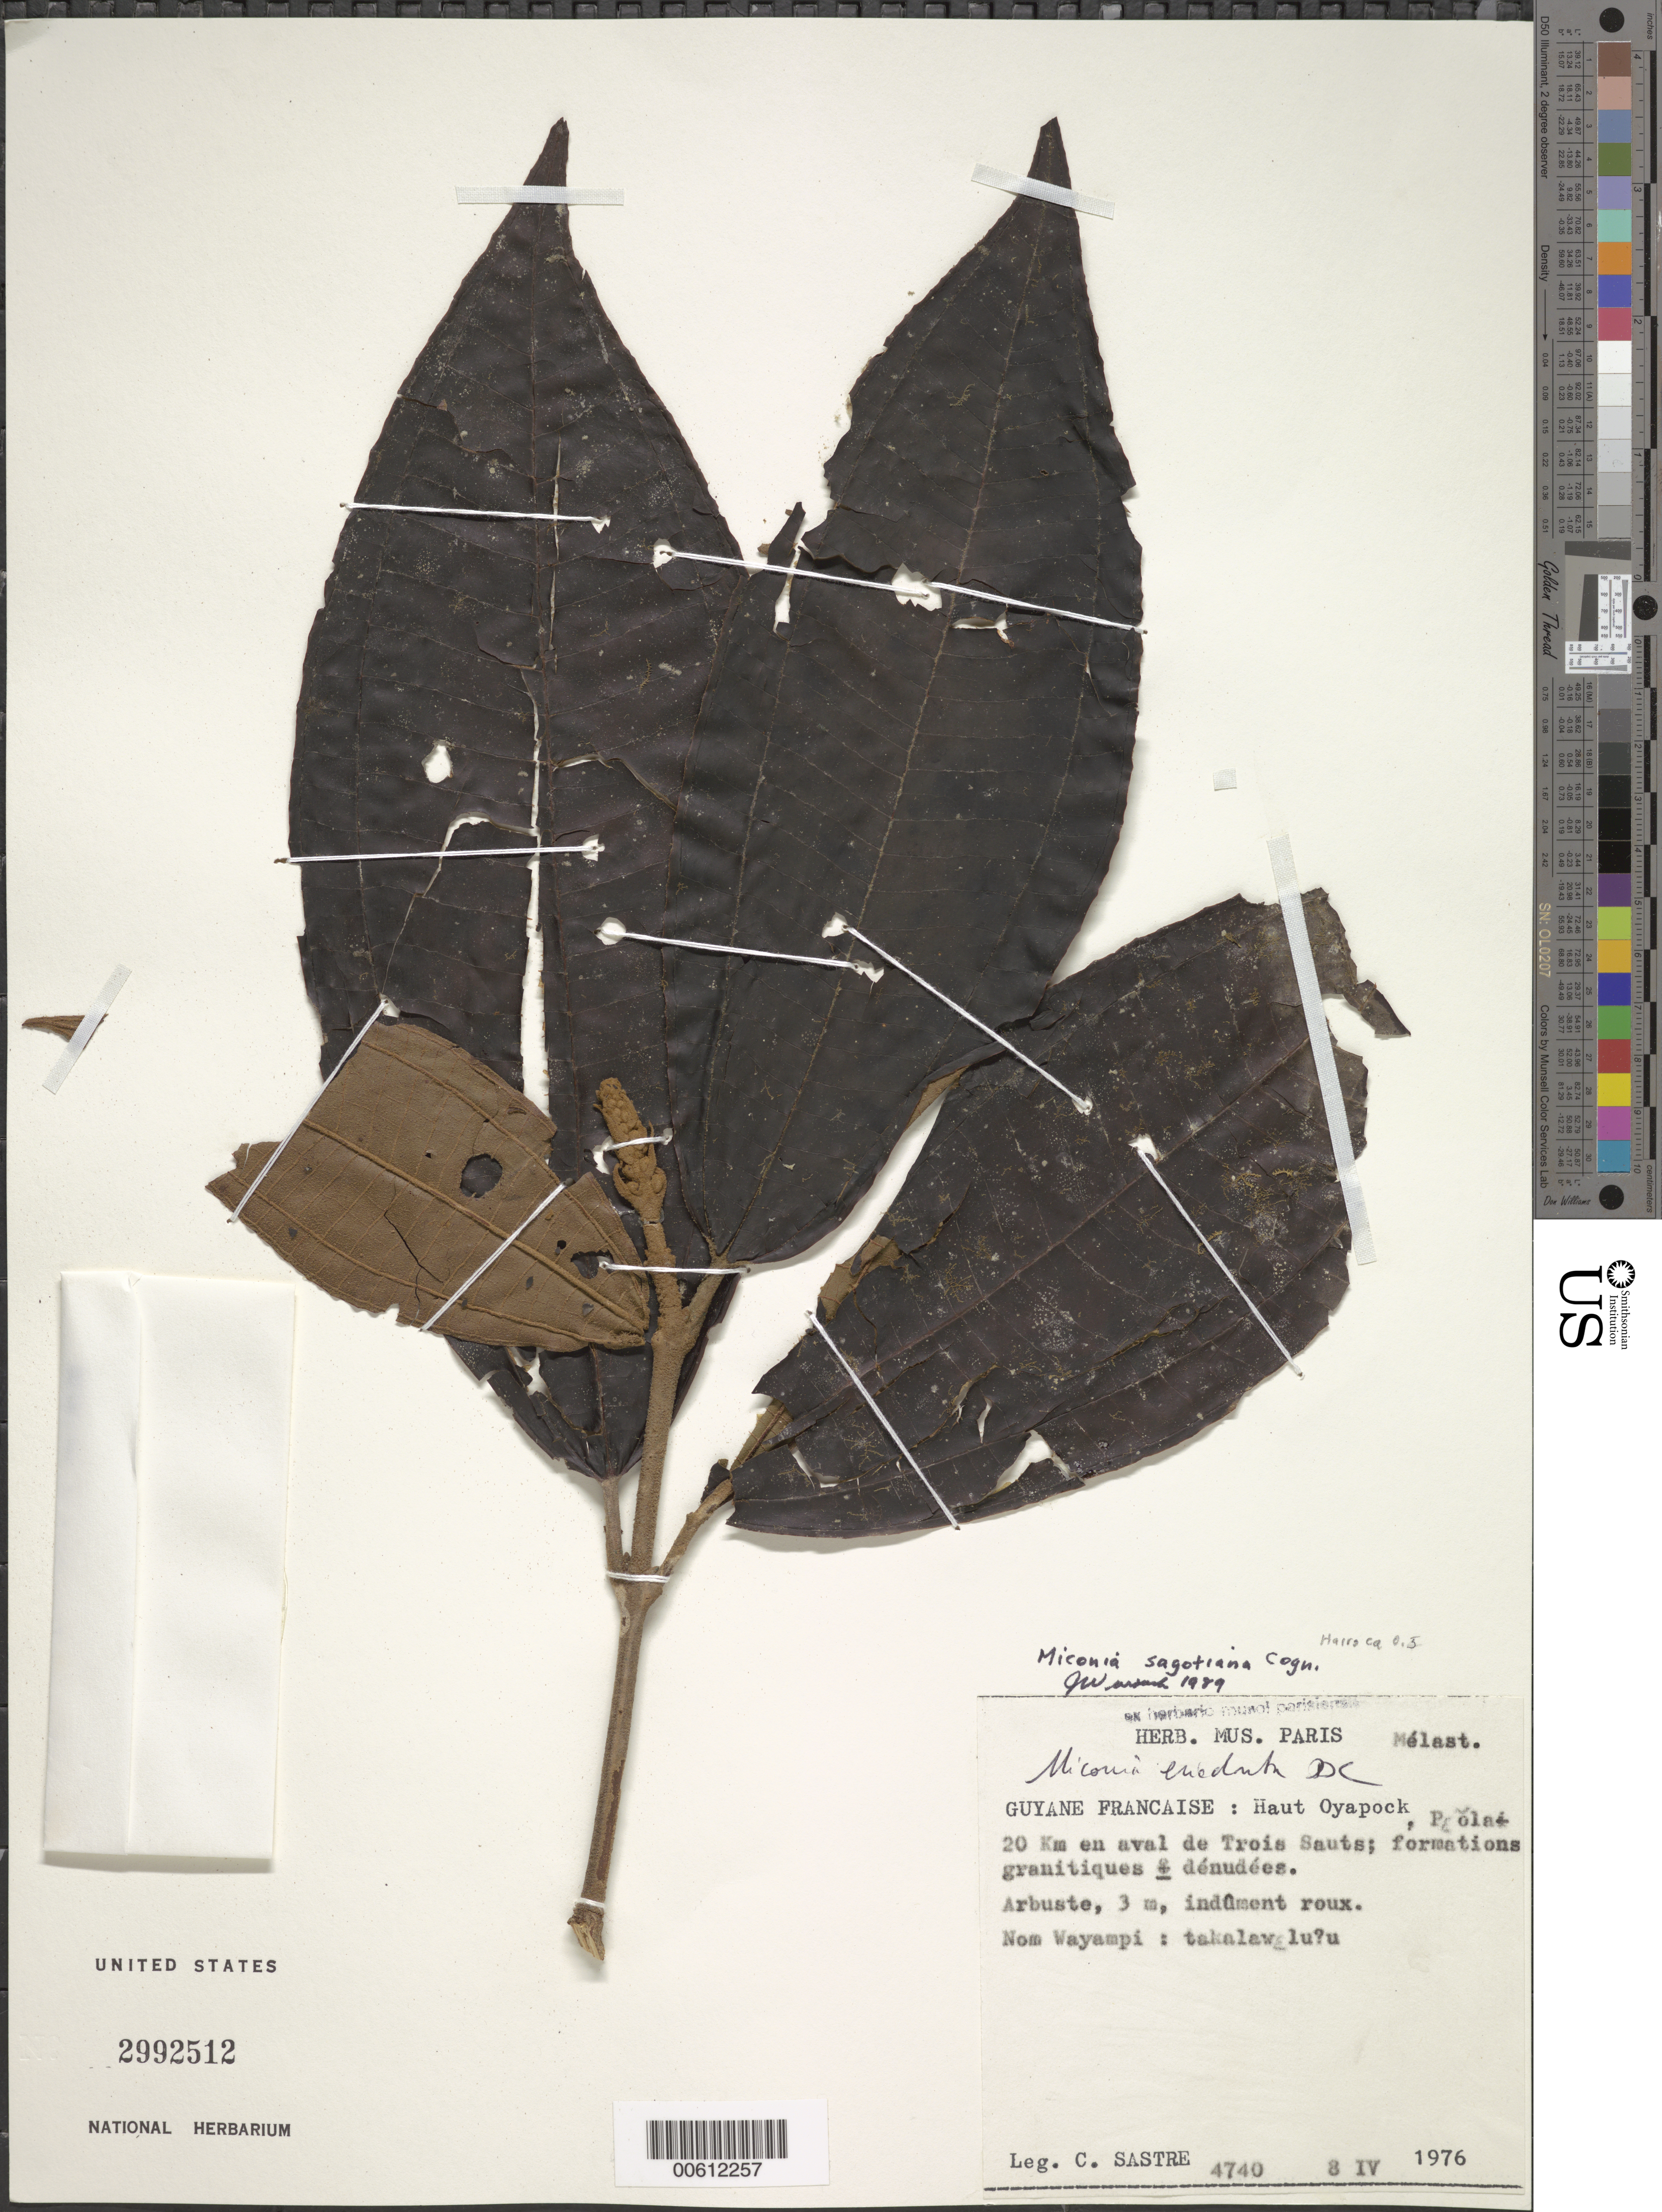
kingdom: Plantae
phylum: Tracheophyta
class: Magnoliopsida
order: Myrtales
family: Melastomataceae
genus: Miconia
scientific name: Miconia sagotiana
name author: Cogn.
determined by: Wurdack, John J., (US), US (UNITED STATES)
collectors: C. H. L. Sastre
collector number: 4740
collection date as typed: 8-Apr-76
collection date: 1976-04-08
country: French Guiana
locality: Haut Oyapock, 20 km en aval de Trois Sauts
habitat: Formations granitiques denudees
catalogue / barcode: US 2992512